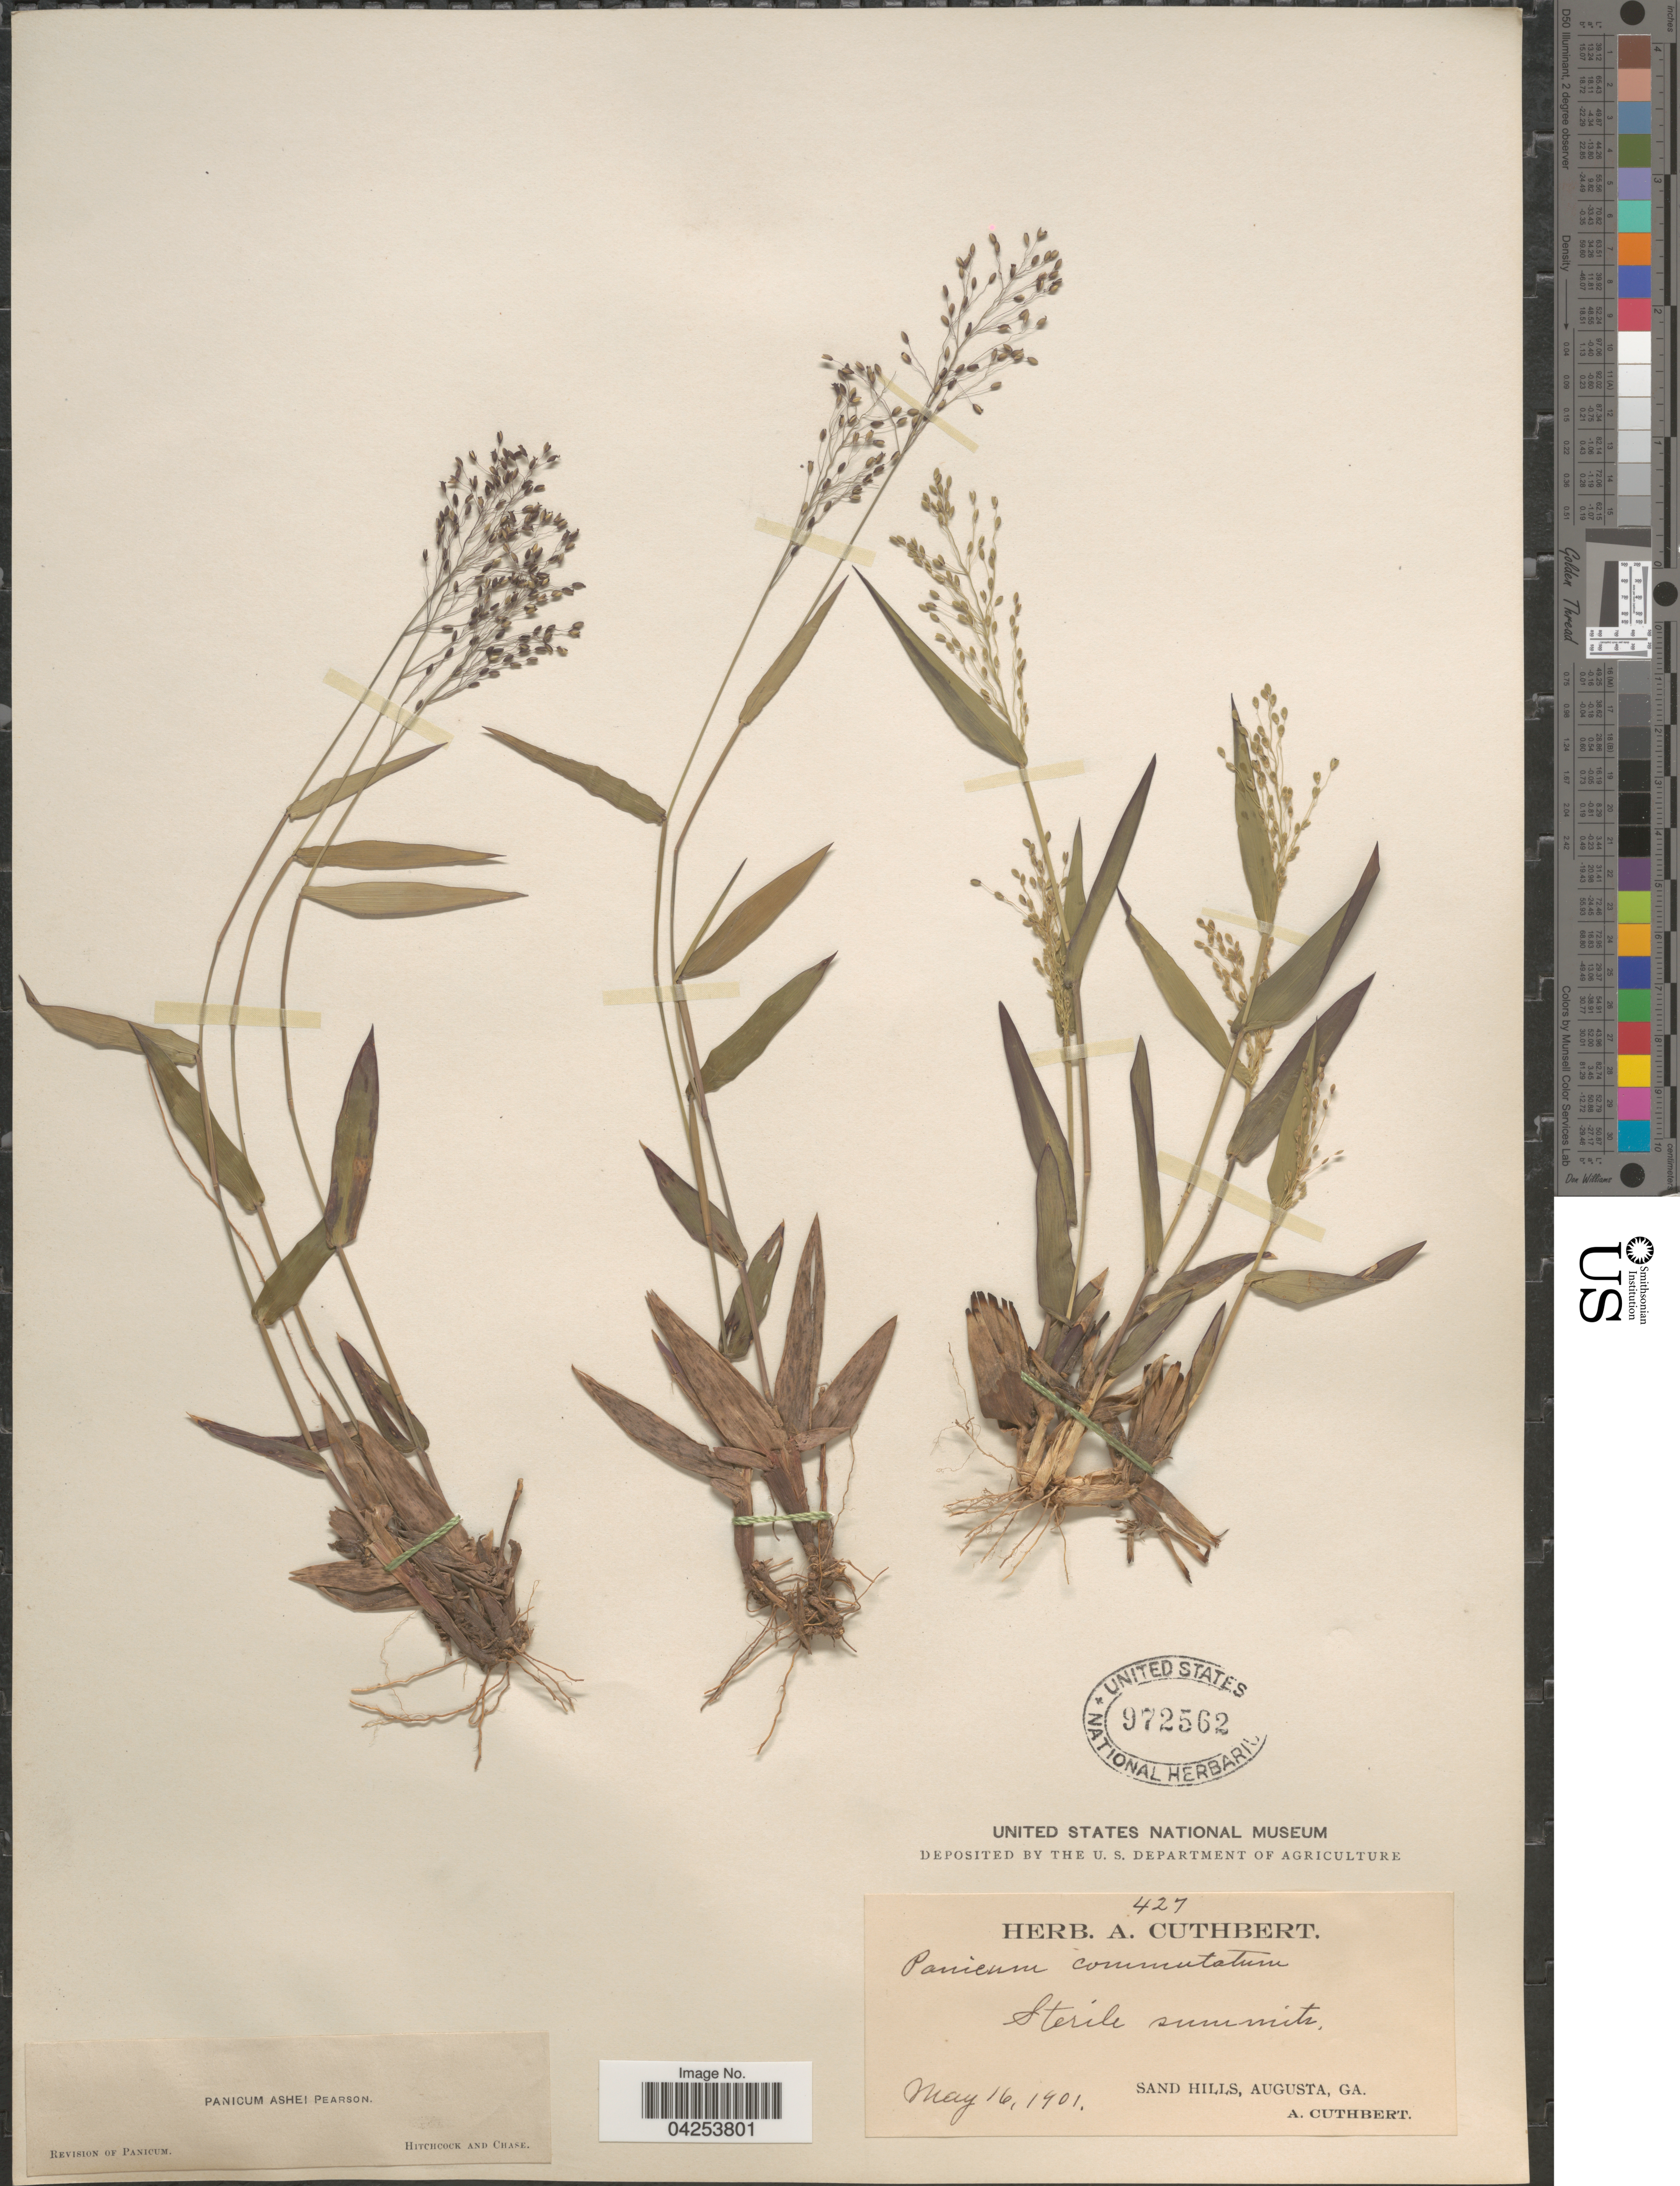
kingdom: Plantae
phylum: Tracheophyta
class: Liliopsida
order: Poales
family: Poaceae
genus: Dichanthelium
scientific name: Dichanthelium commutatum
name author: (Schult.) Gould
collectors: A. Cuthbert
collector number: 427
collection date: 1901-05-16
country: United States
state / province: Georgia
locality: Sterile summits. Sand Hills, Augusta.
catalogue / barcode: US 972562